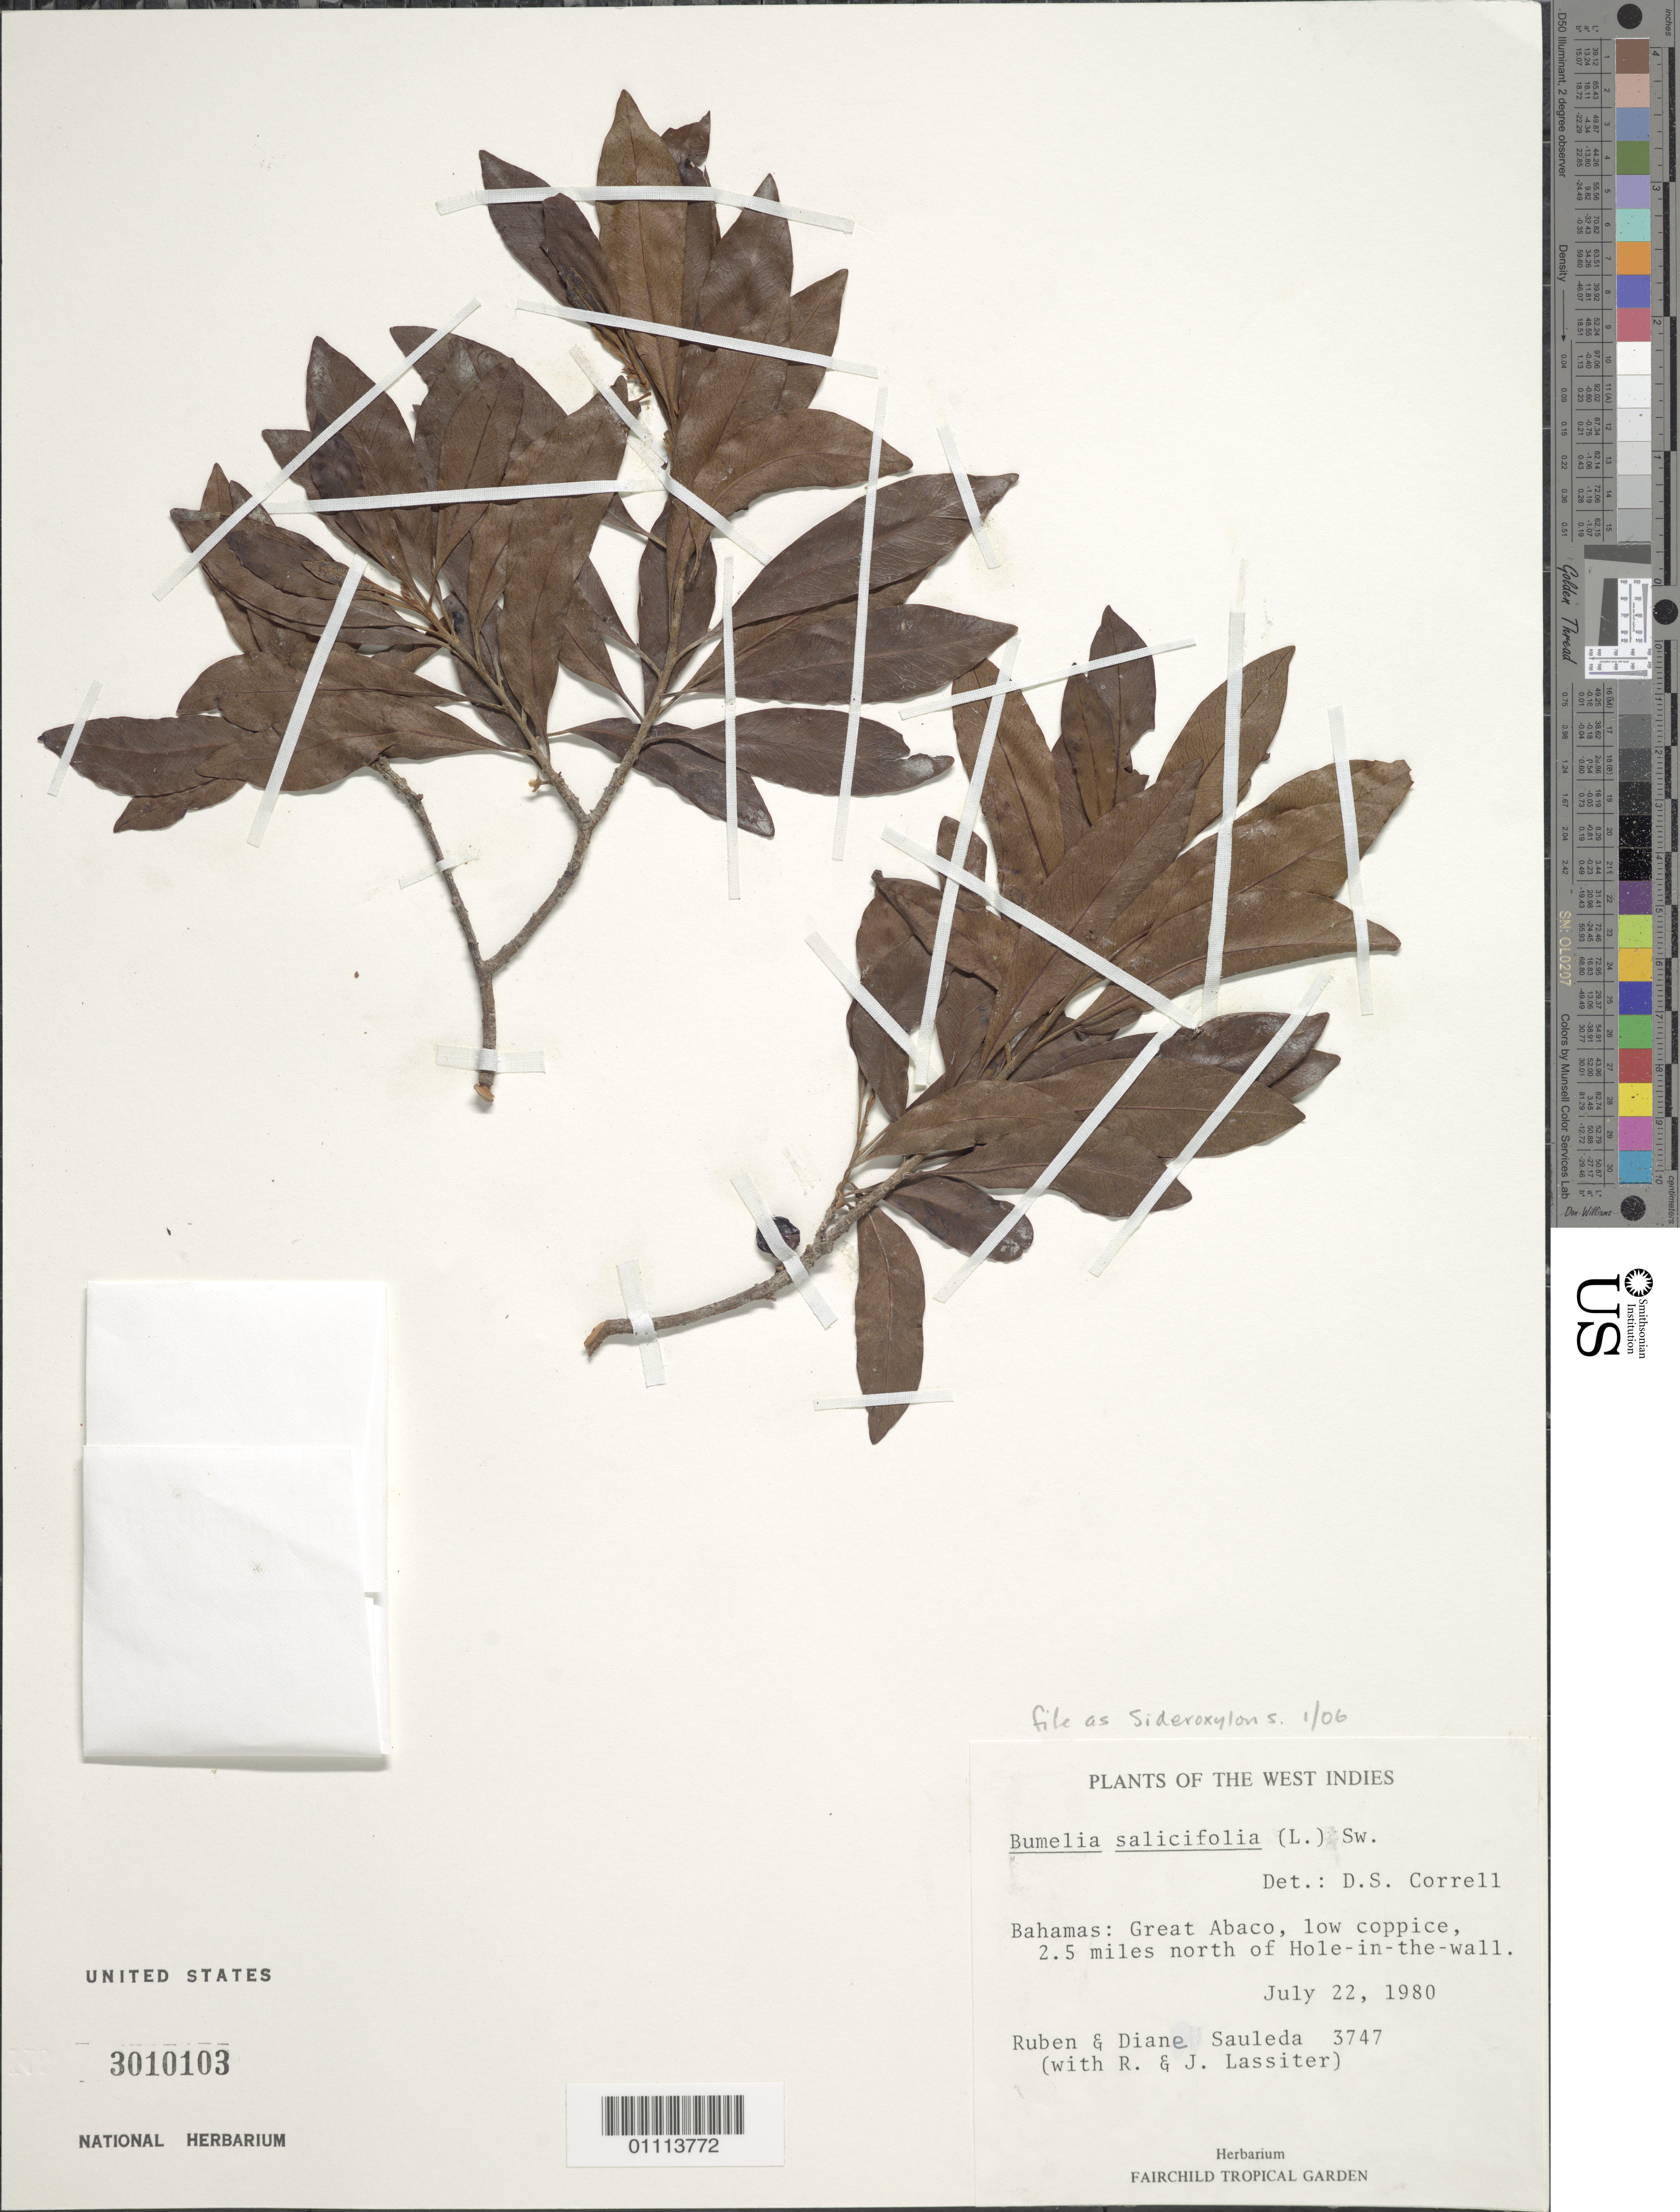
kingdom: Plantae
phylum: Tracheophyta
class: Magnoliopsida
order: Ericales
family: Sapotaceae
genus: Sideroxylon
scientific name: Sideroxylon salicifolium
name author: (L.) Lam.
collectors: R. Sauleda, D. K. Sauleda, R. Lassiter & J. Lassiter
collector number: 3747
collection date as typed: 22 Jul 1980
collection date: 1980-07-22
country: Bahamas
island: Great Abaco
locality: low coppice, 2.5 miles north of Hole-in-the-wall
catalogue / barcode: US 3010103